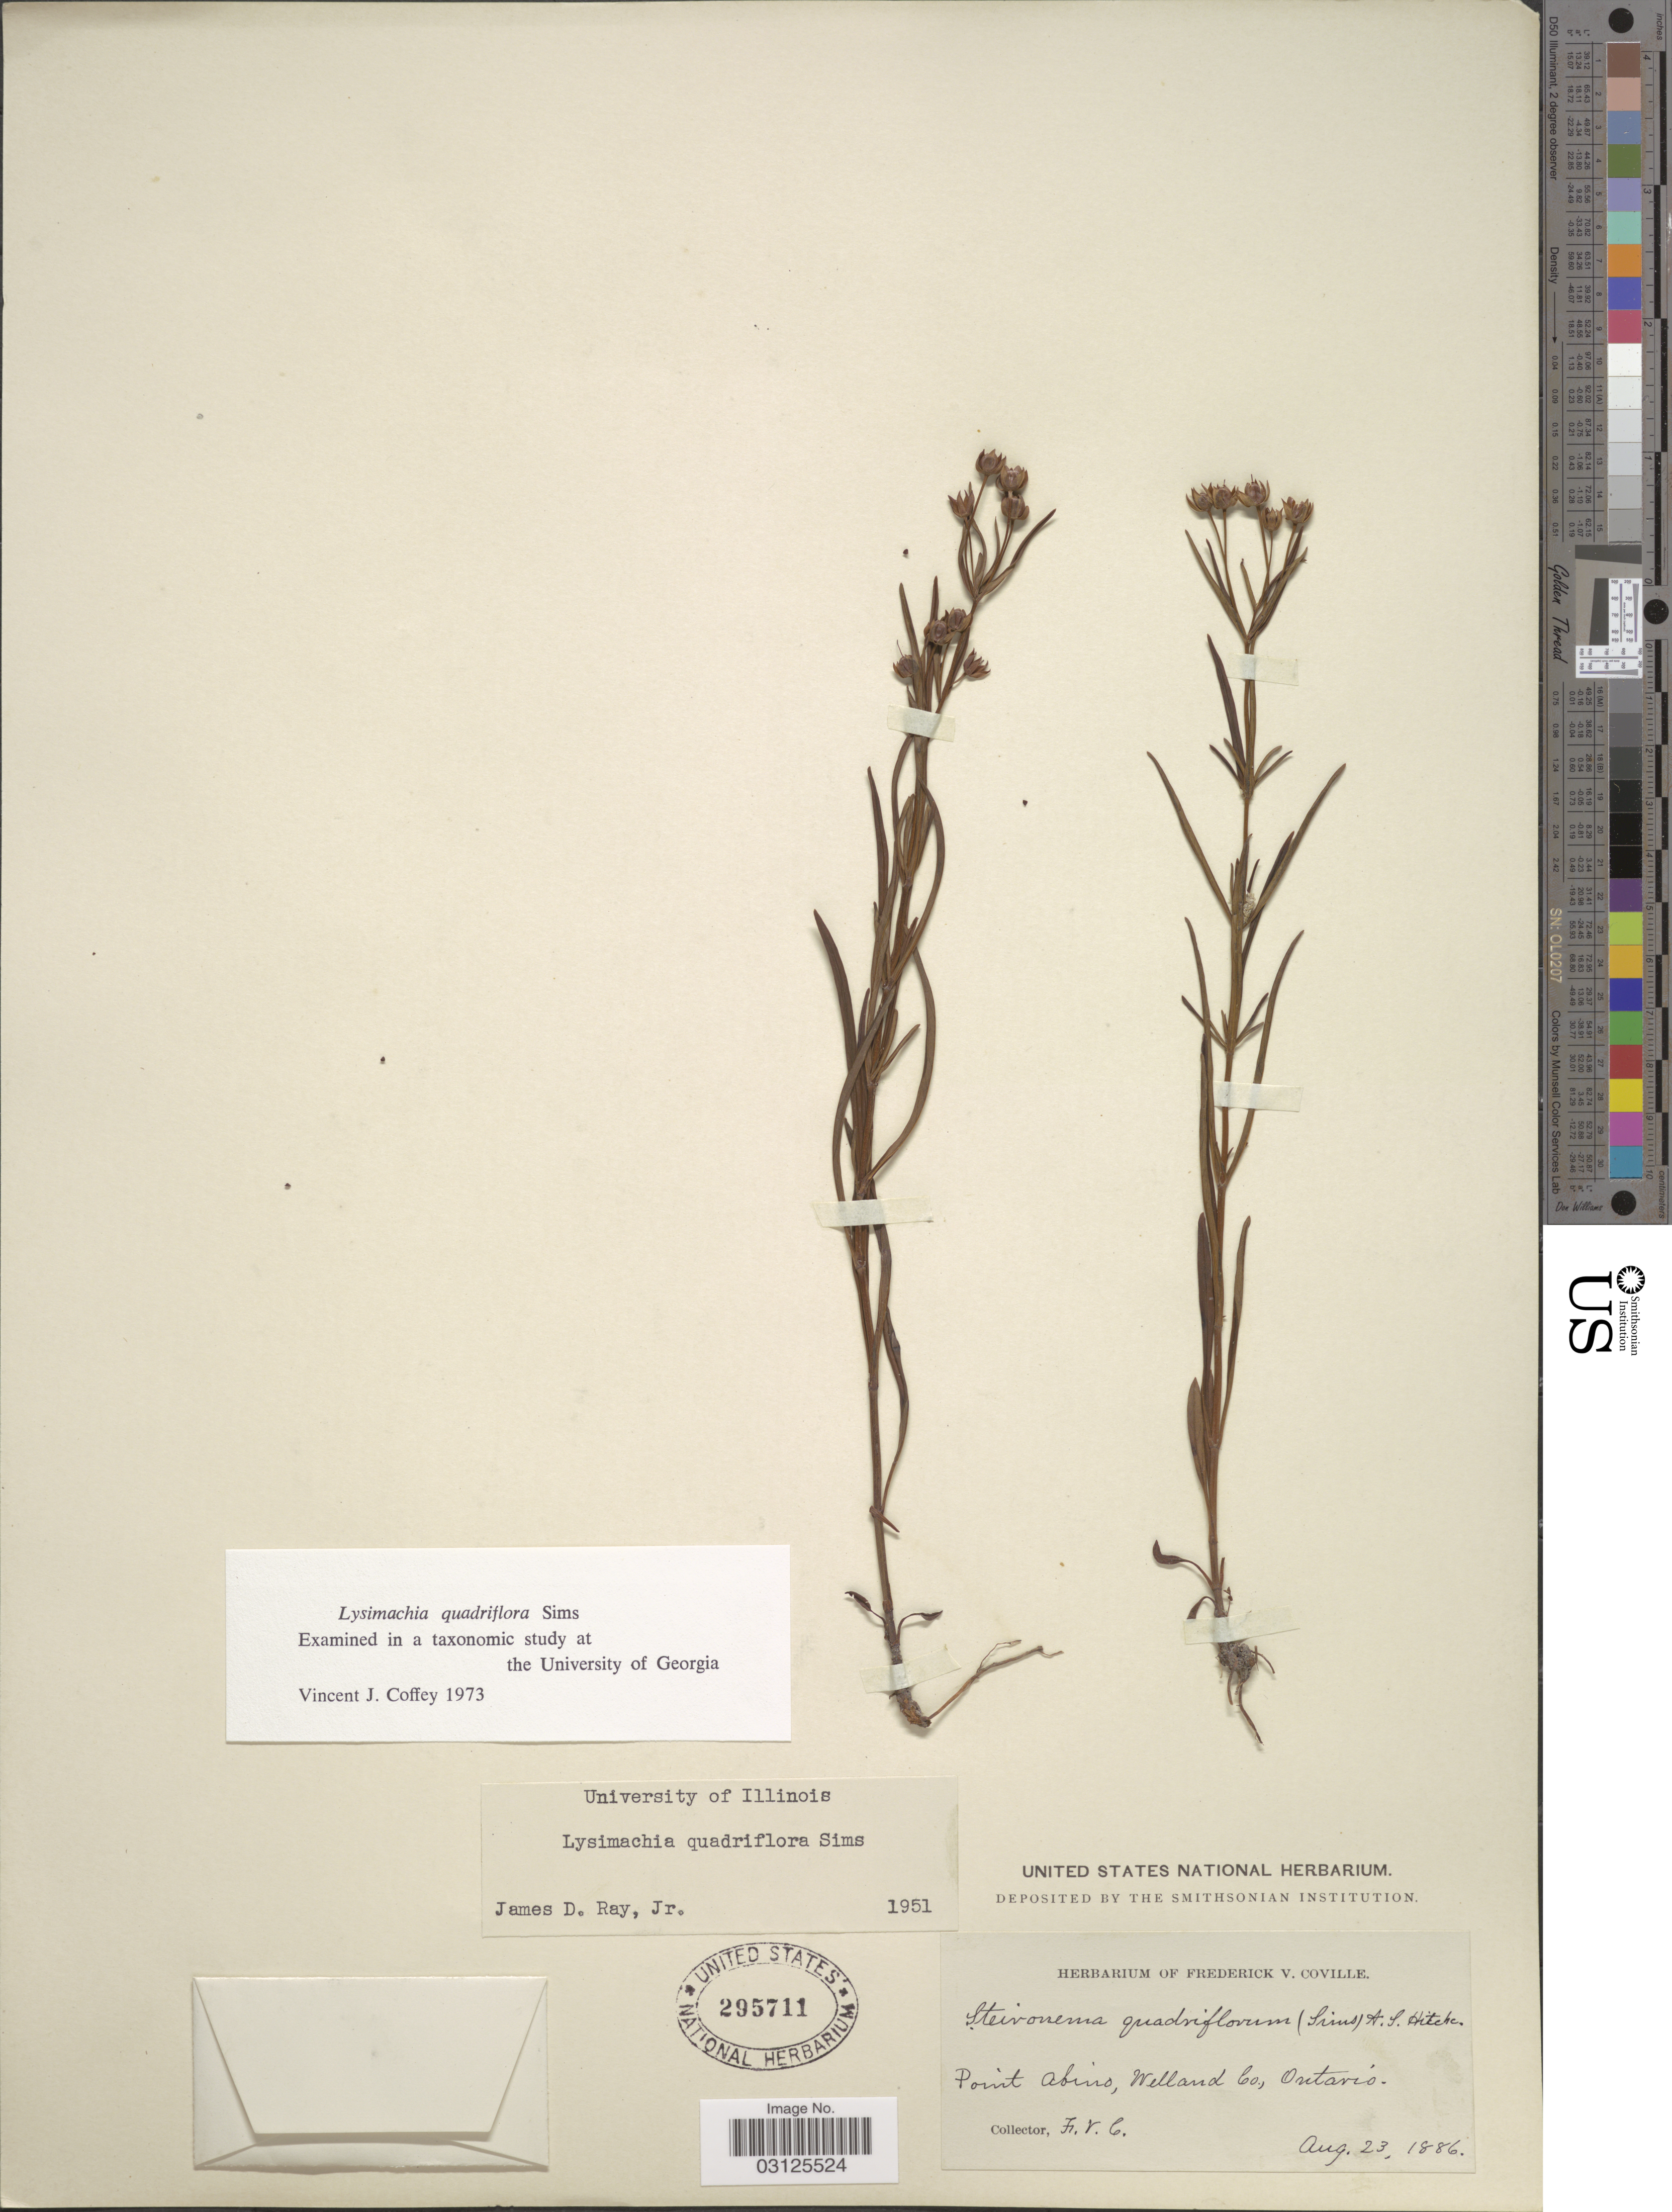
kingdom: Plantae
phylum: Tracheophyta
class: Magnoliopsida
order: Ericales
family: Primulaceae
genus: Lysimachia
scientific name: Lysimachia quadriflora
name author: Sims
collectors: F. V. Coville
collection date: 1886-08-23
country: Canada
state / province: Ontario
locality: Point Abino, Welland Co., Ontario.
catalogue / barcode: US 295711